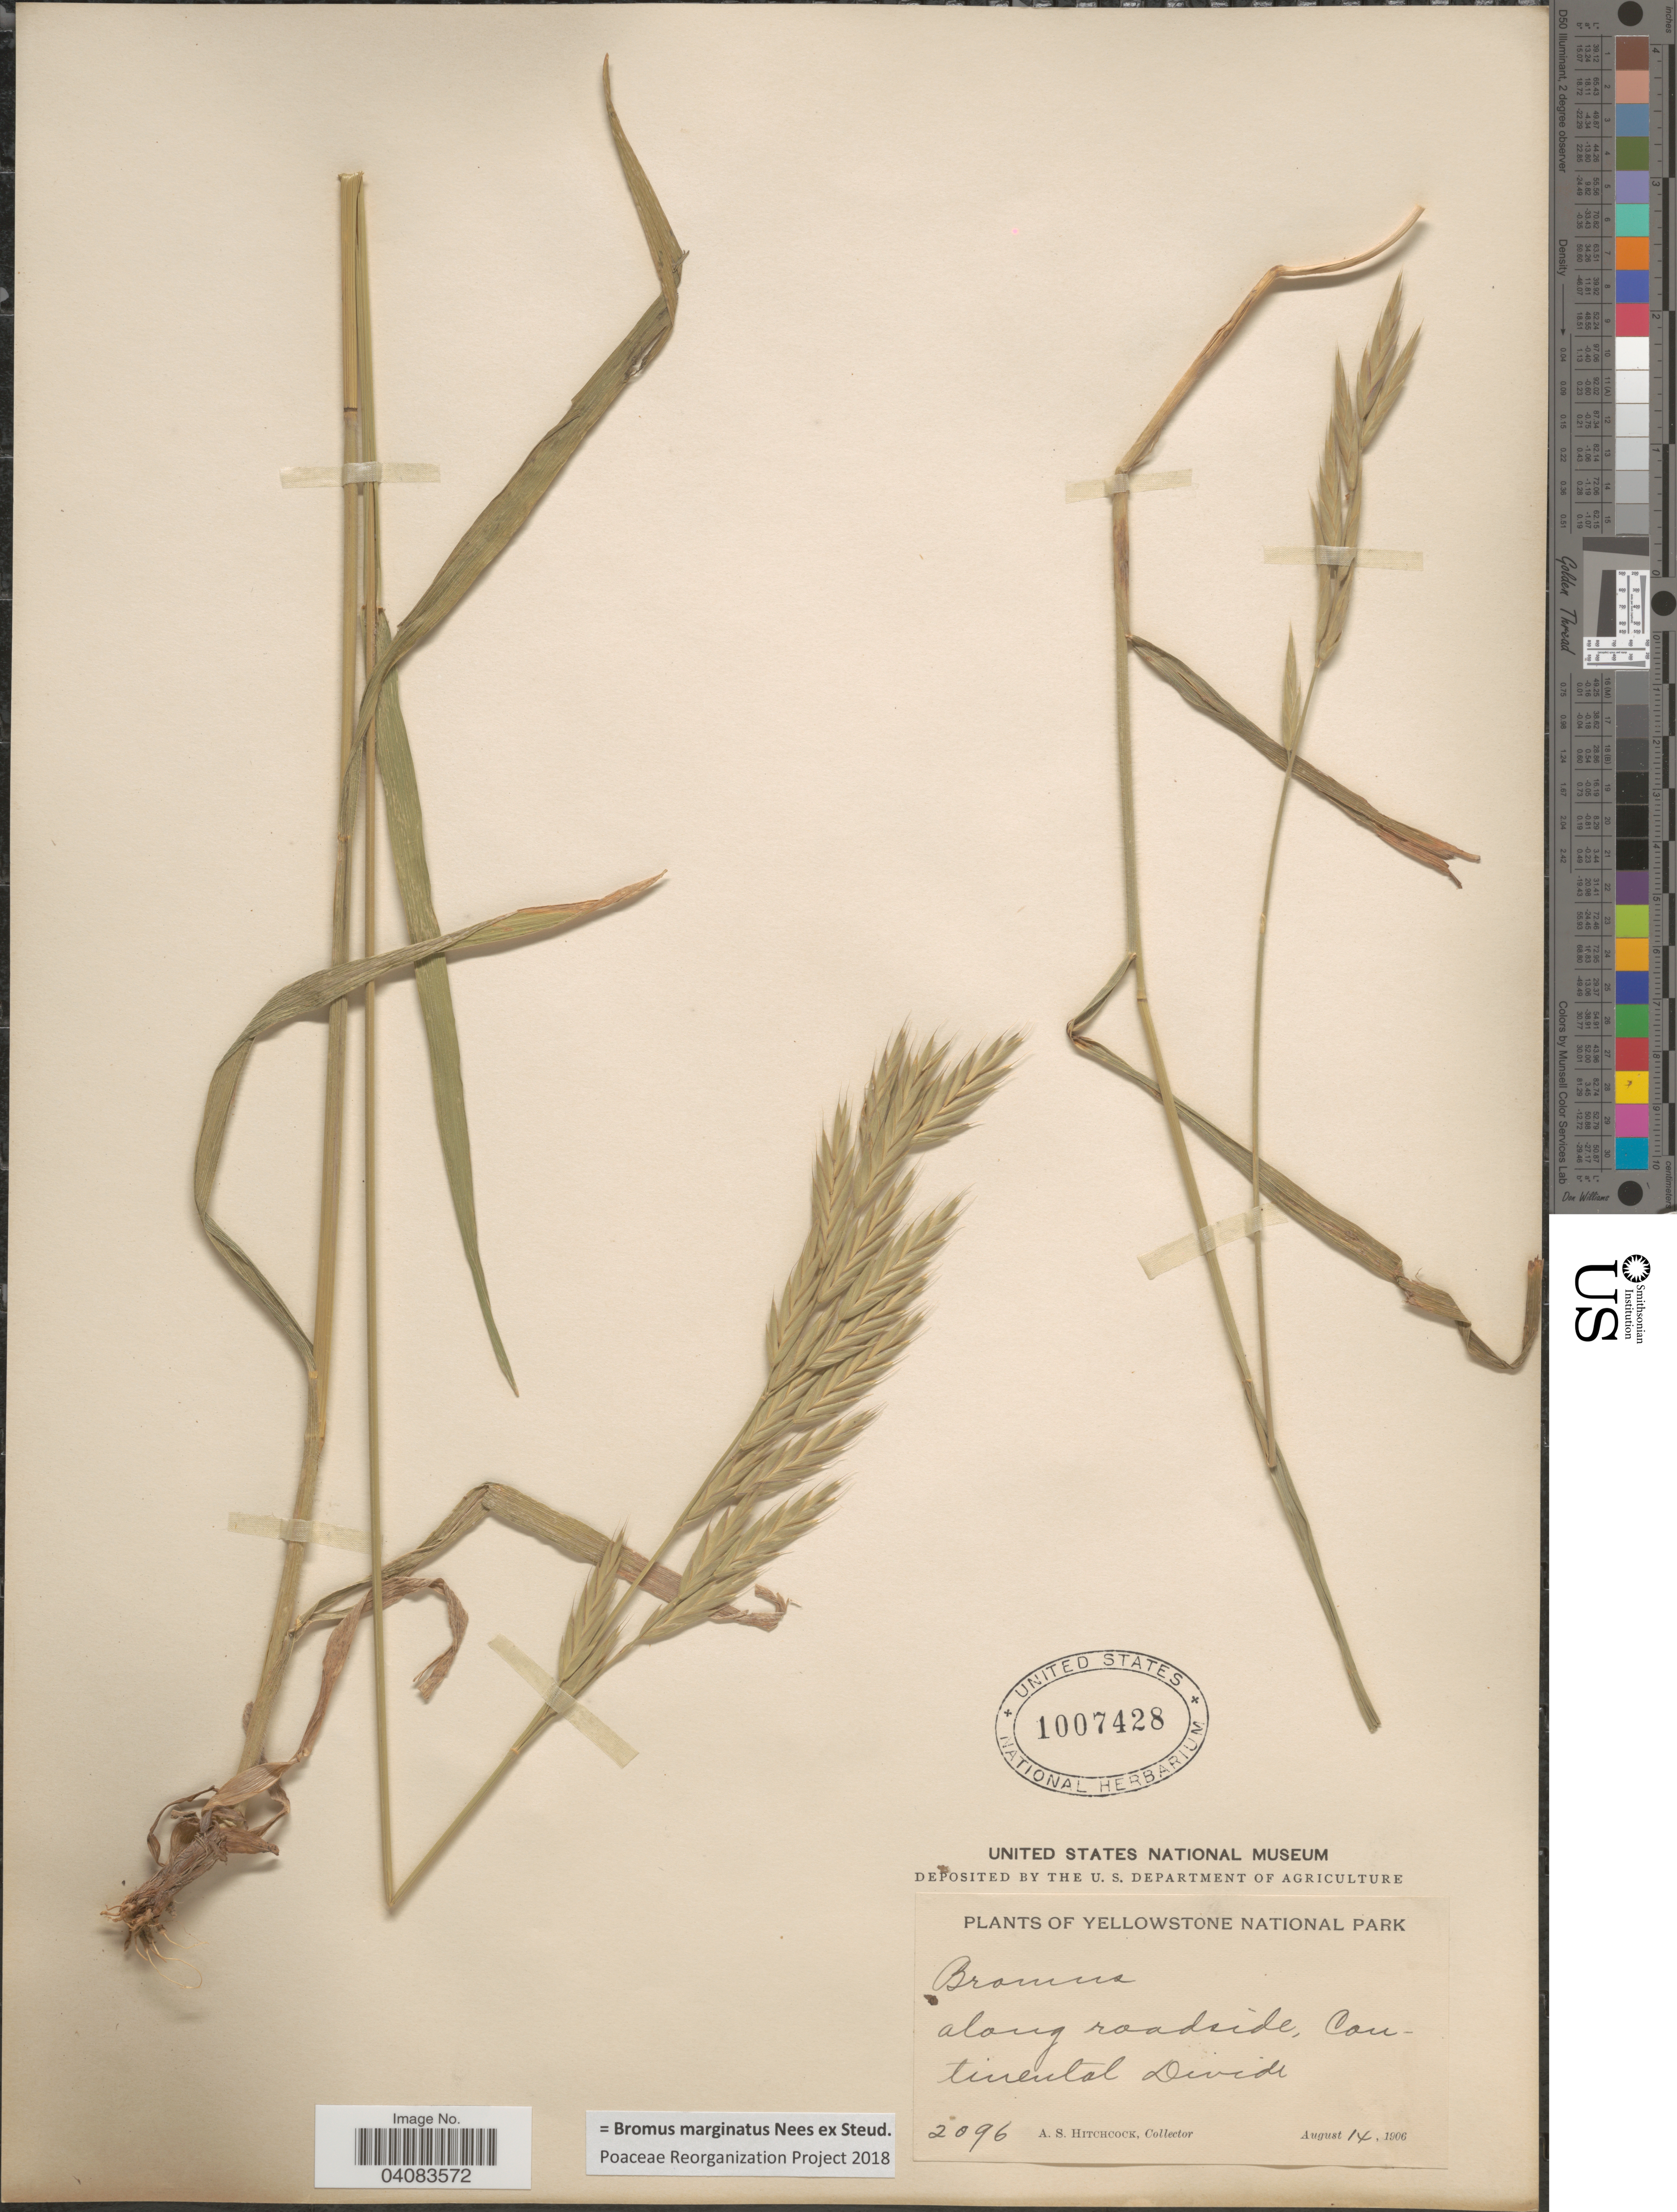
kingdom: Plantae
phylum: Tracheophyta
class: Liliopsida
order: Poales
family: Poaceae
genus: Bromus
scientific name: Bromus marginatus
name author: Nees ex Steud.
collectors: A. S. Hitchcock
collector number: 2096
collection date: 1906-08-14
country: United States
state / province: Wyoming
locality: Yellowstone National Park. Along roadside, Continental Divide.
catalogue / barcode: US 1007428